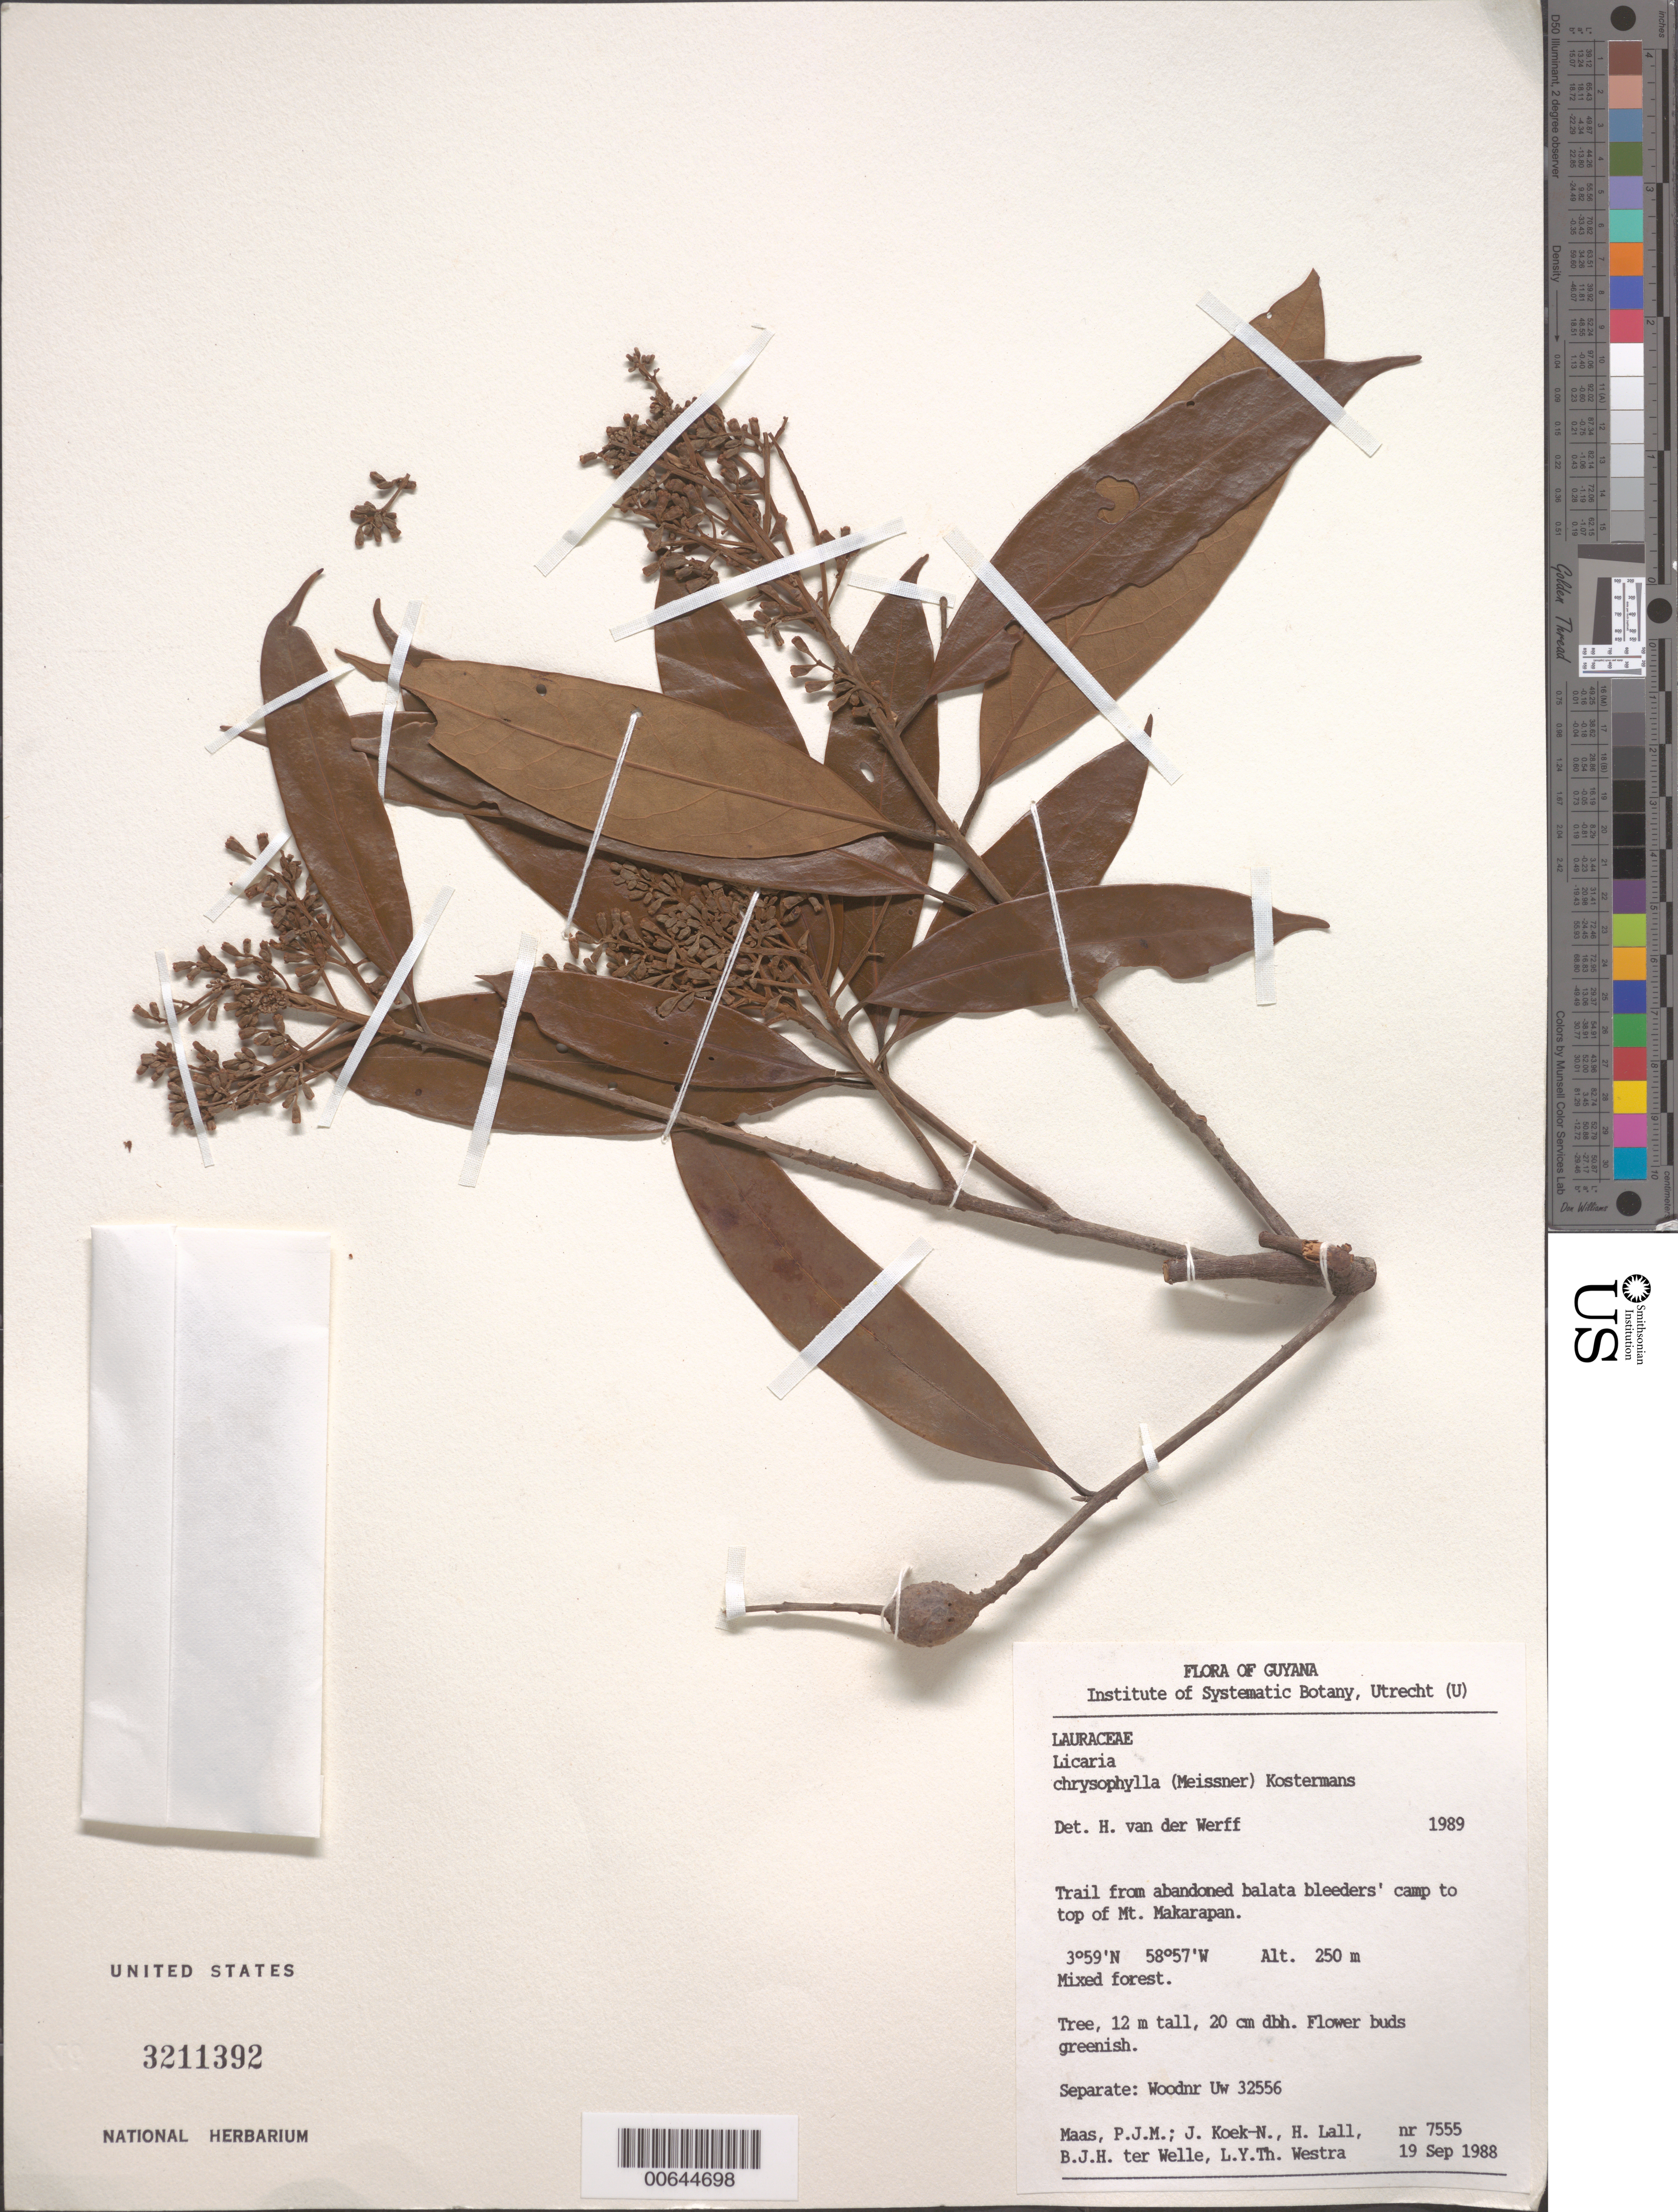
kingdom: Plantae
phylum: Tracheophyta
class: Magnoliopsida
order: Laurales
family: Lauraceae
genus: Licaria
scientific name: Licaria chrysophylla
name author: (Meisn.) Kosterm.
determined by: van der Werff, H., (MO), Missouri Botanical Garden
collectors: P. Maas, J. Koek-Noorman, H. Lall, B. Welle & L. Y. T. Westra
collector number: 7555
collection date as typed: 19-Sep-88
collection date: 1988-09-19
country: Guyana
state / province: U. Takutu-U. Essequibo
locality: Mt. Makarapan, trail from abandoned balata bleeder camp to top of mt.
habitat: Mixed forest, trail from abandoned balata bleeder's camp to top of Mt. Makarapan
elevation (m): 250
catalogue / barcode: US 3211392